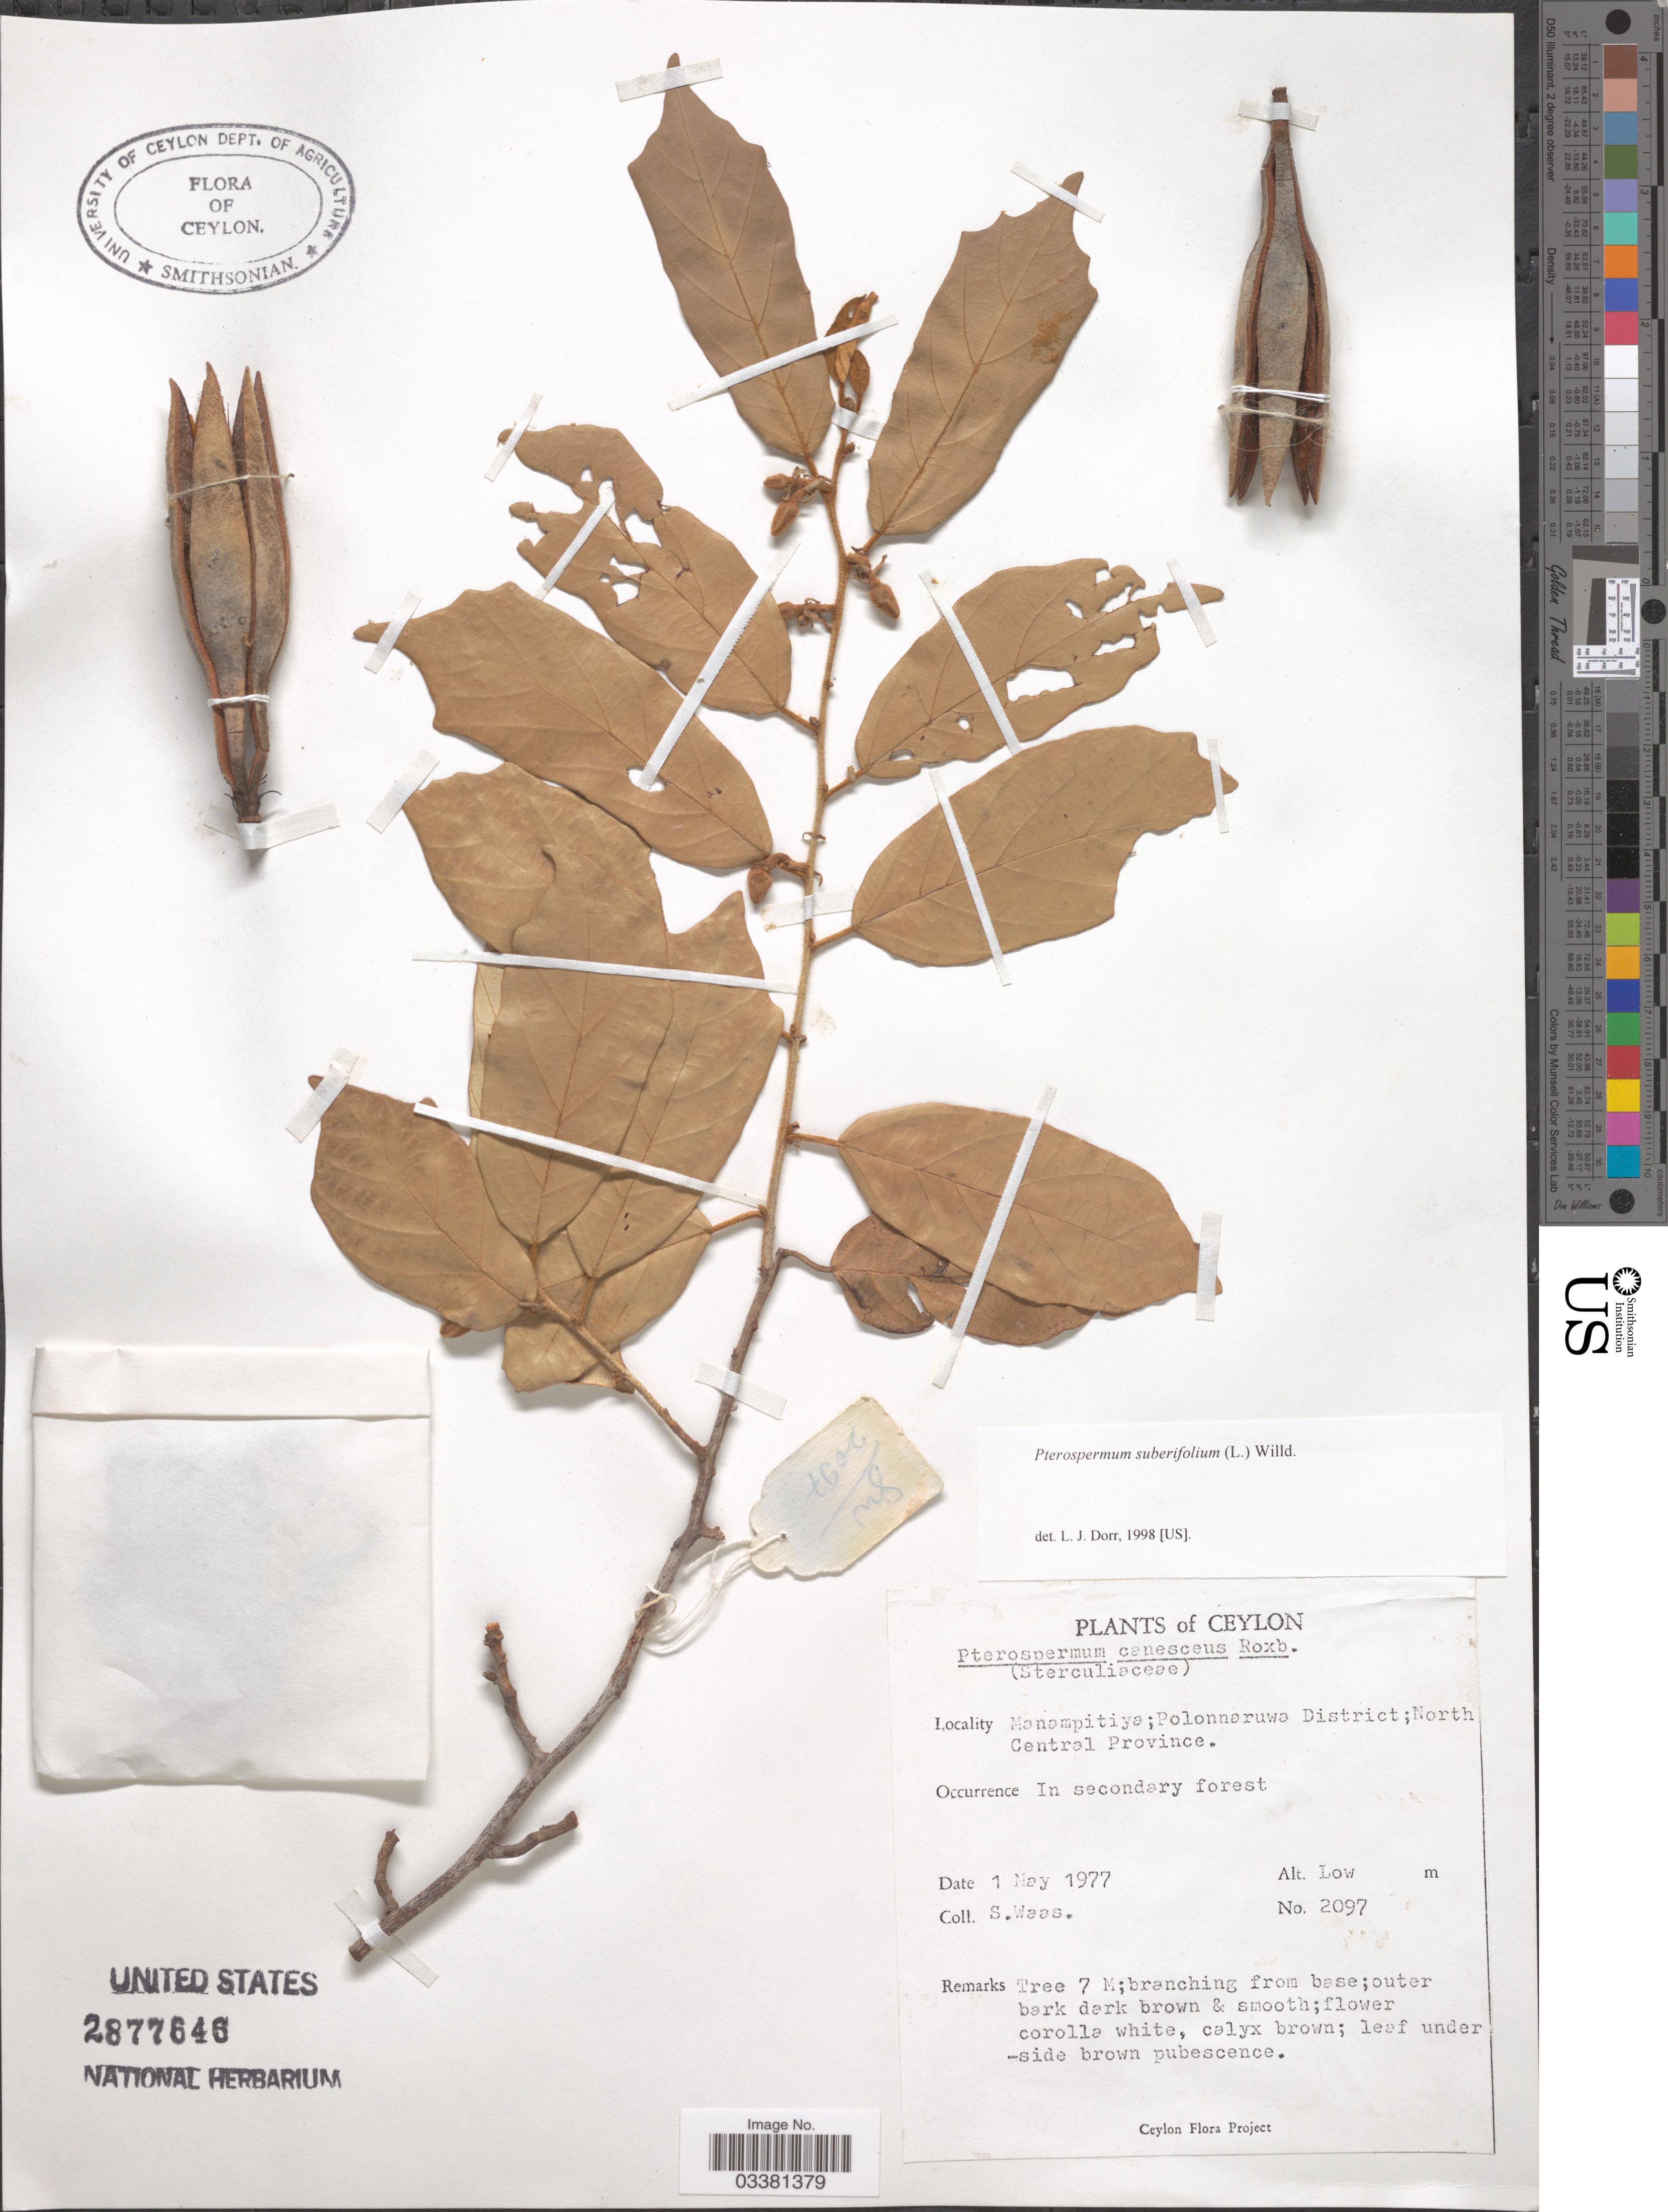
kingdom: Plantae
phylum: Tracheophyta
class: Magnoliopsida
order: Malvales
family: Malvaceae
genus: Pterospermum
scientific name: Pterospermum suberifolium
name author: (L.) Raeusch.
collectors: S. Waas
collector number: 2097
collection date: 1977-05-01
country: Sri Lanka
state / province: North Central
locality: Ceylon. Manampitiya; Polonnaruwa District.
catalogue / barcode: US 2877646